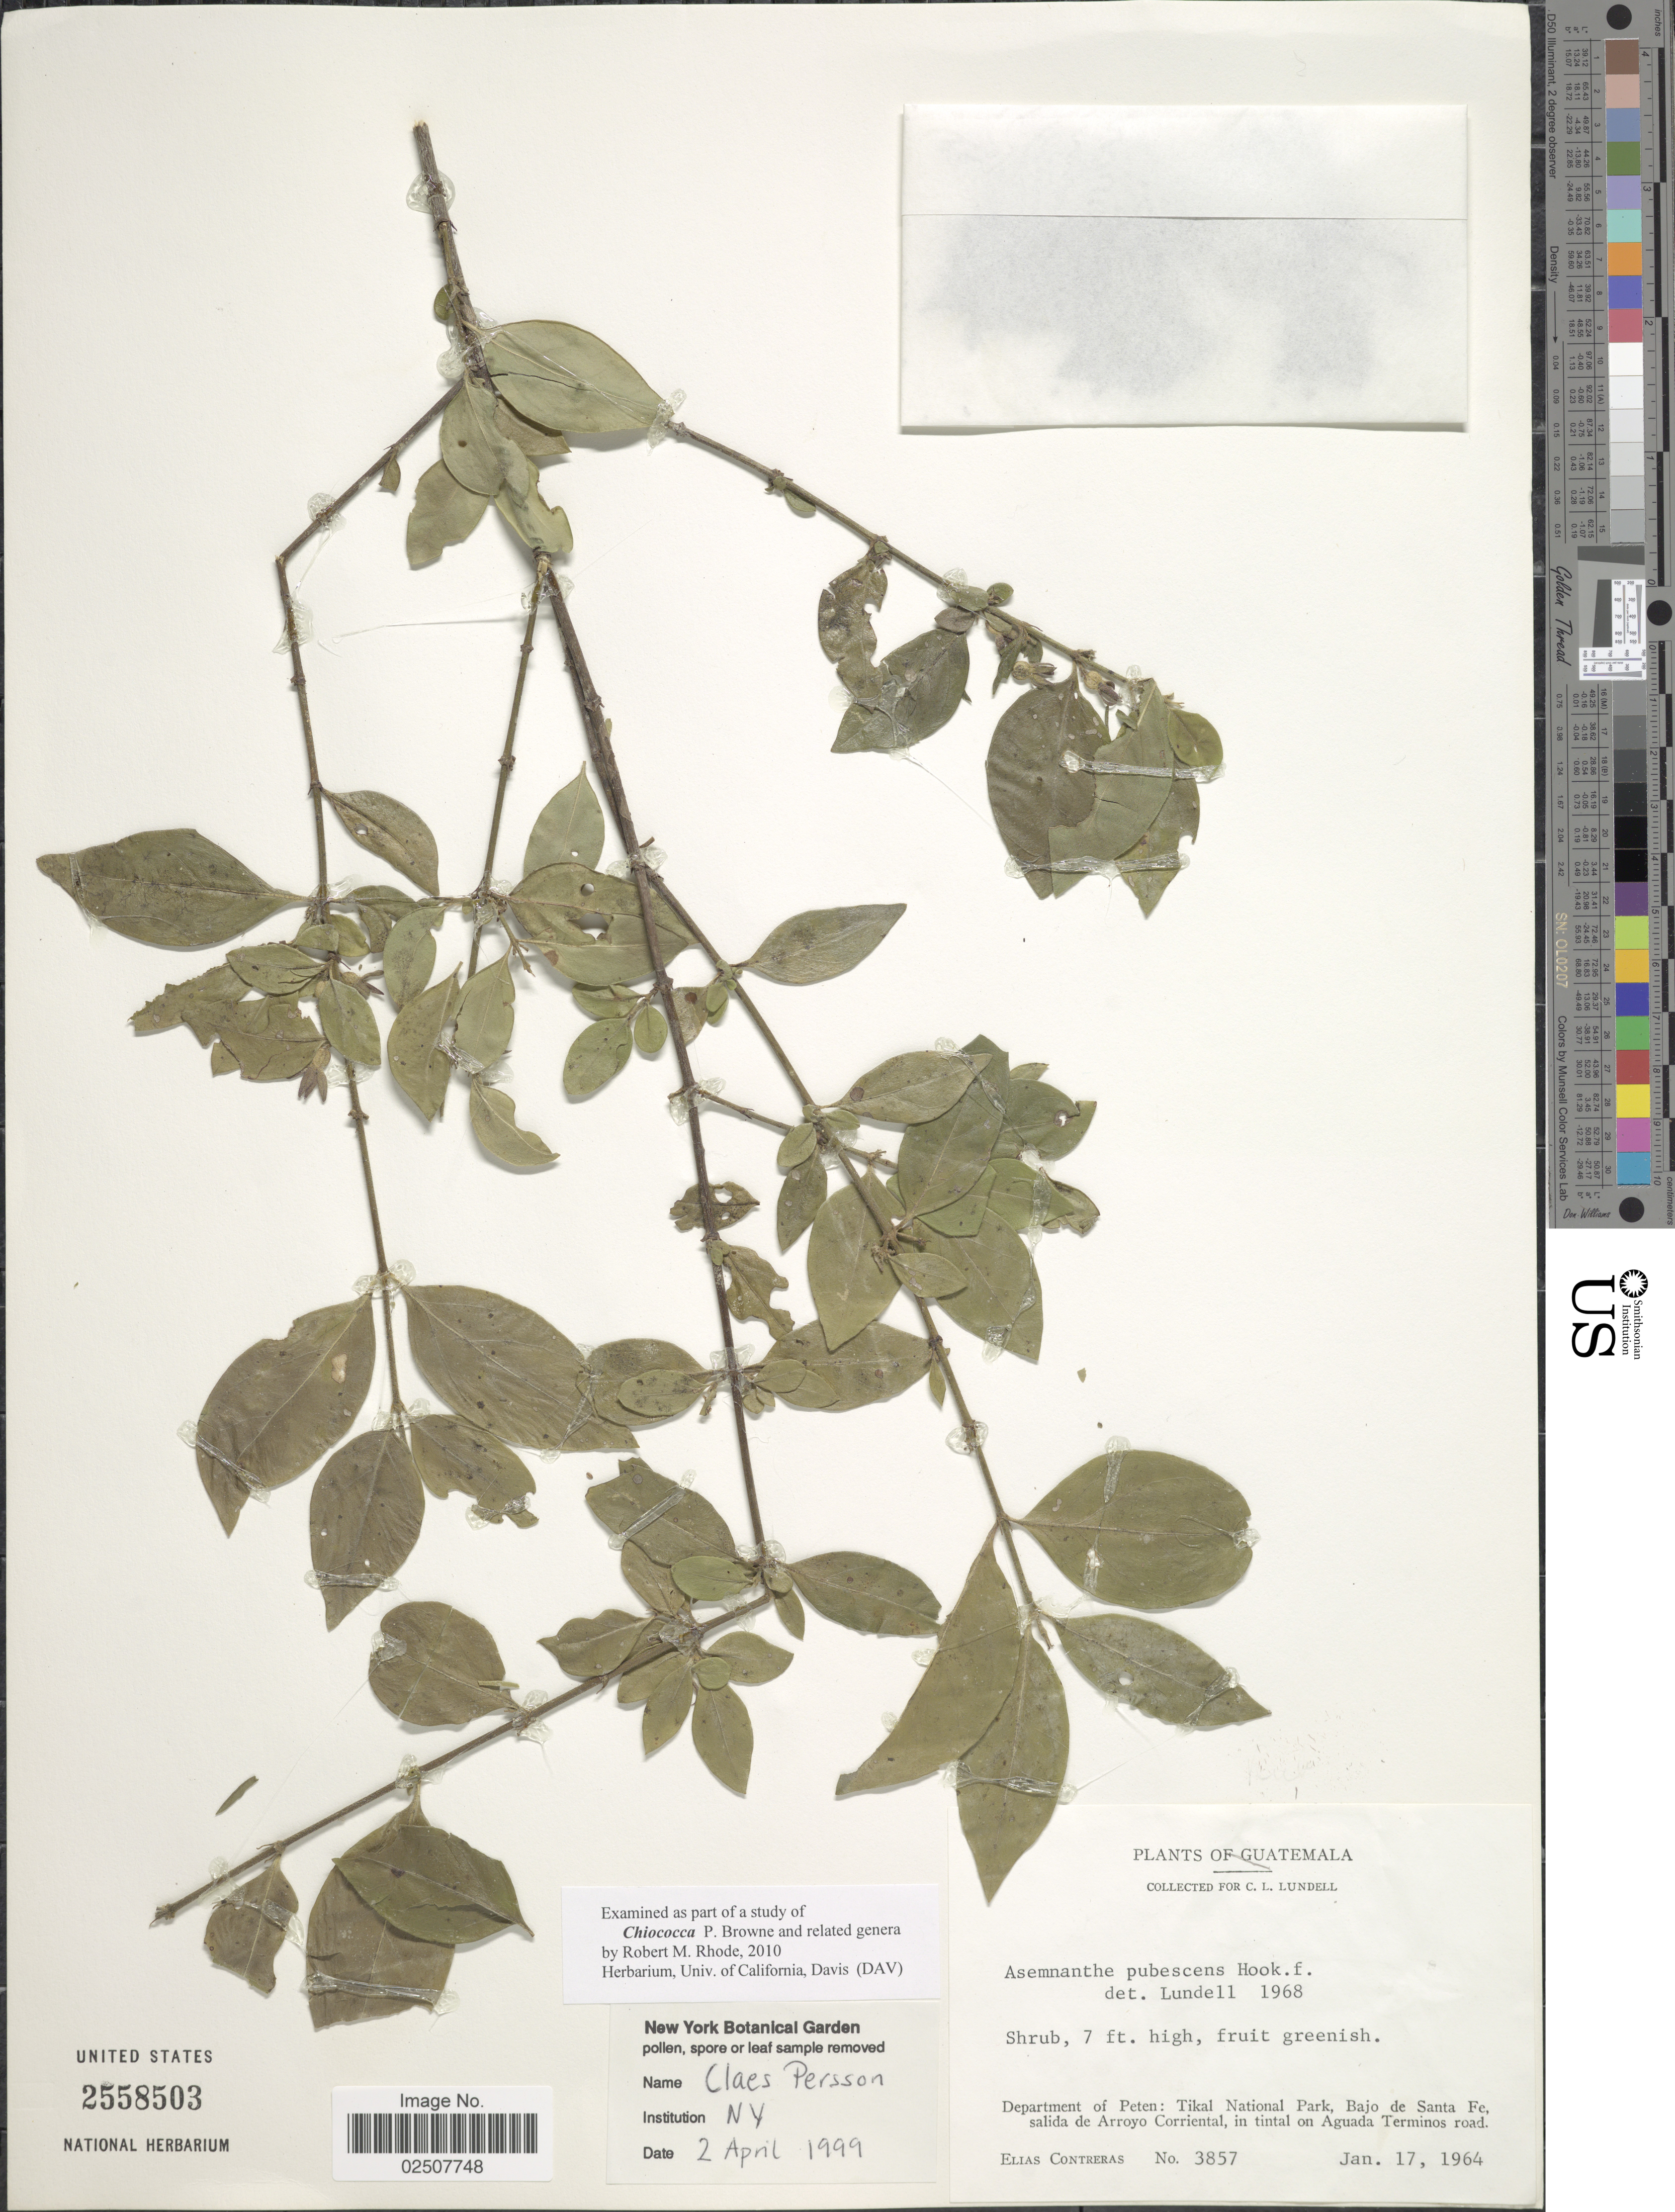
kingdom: Plantae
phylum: Tracheophyta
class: Magnoliopsida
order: Gentianales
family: Rubiaceae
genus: Asemnantha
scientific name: Asemnantha pubescens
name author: Hook. f.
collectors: E. Contreras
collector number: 3857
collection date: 1964-01-17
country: Guatemala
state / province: El Petén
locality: Department of Peten: Tikal National Park, Bajo de Santa Fe, salida de Arroyo Corriental, in tintal on Aguada Terminos road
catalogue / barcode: US 2558503